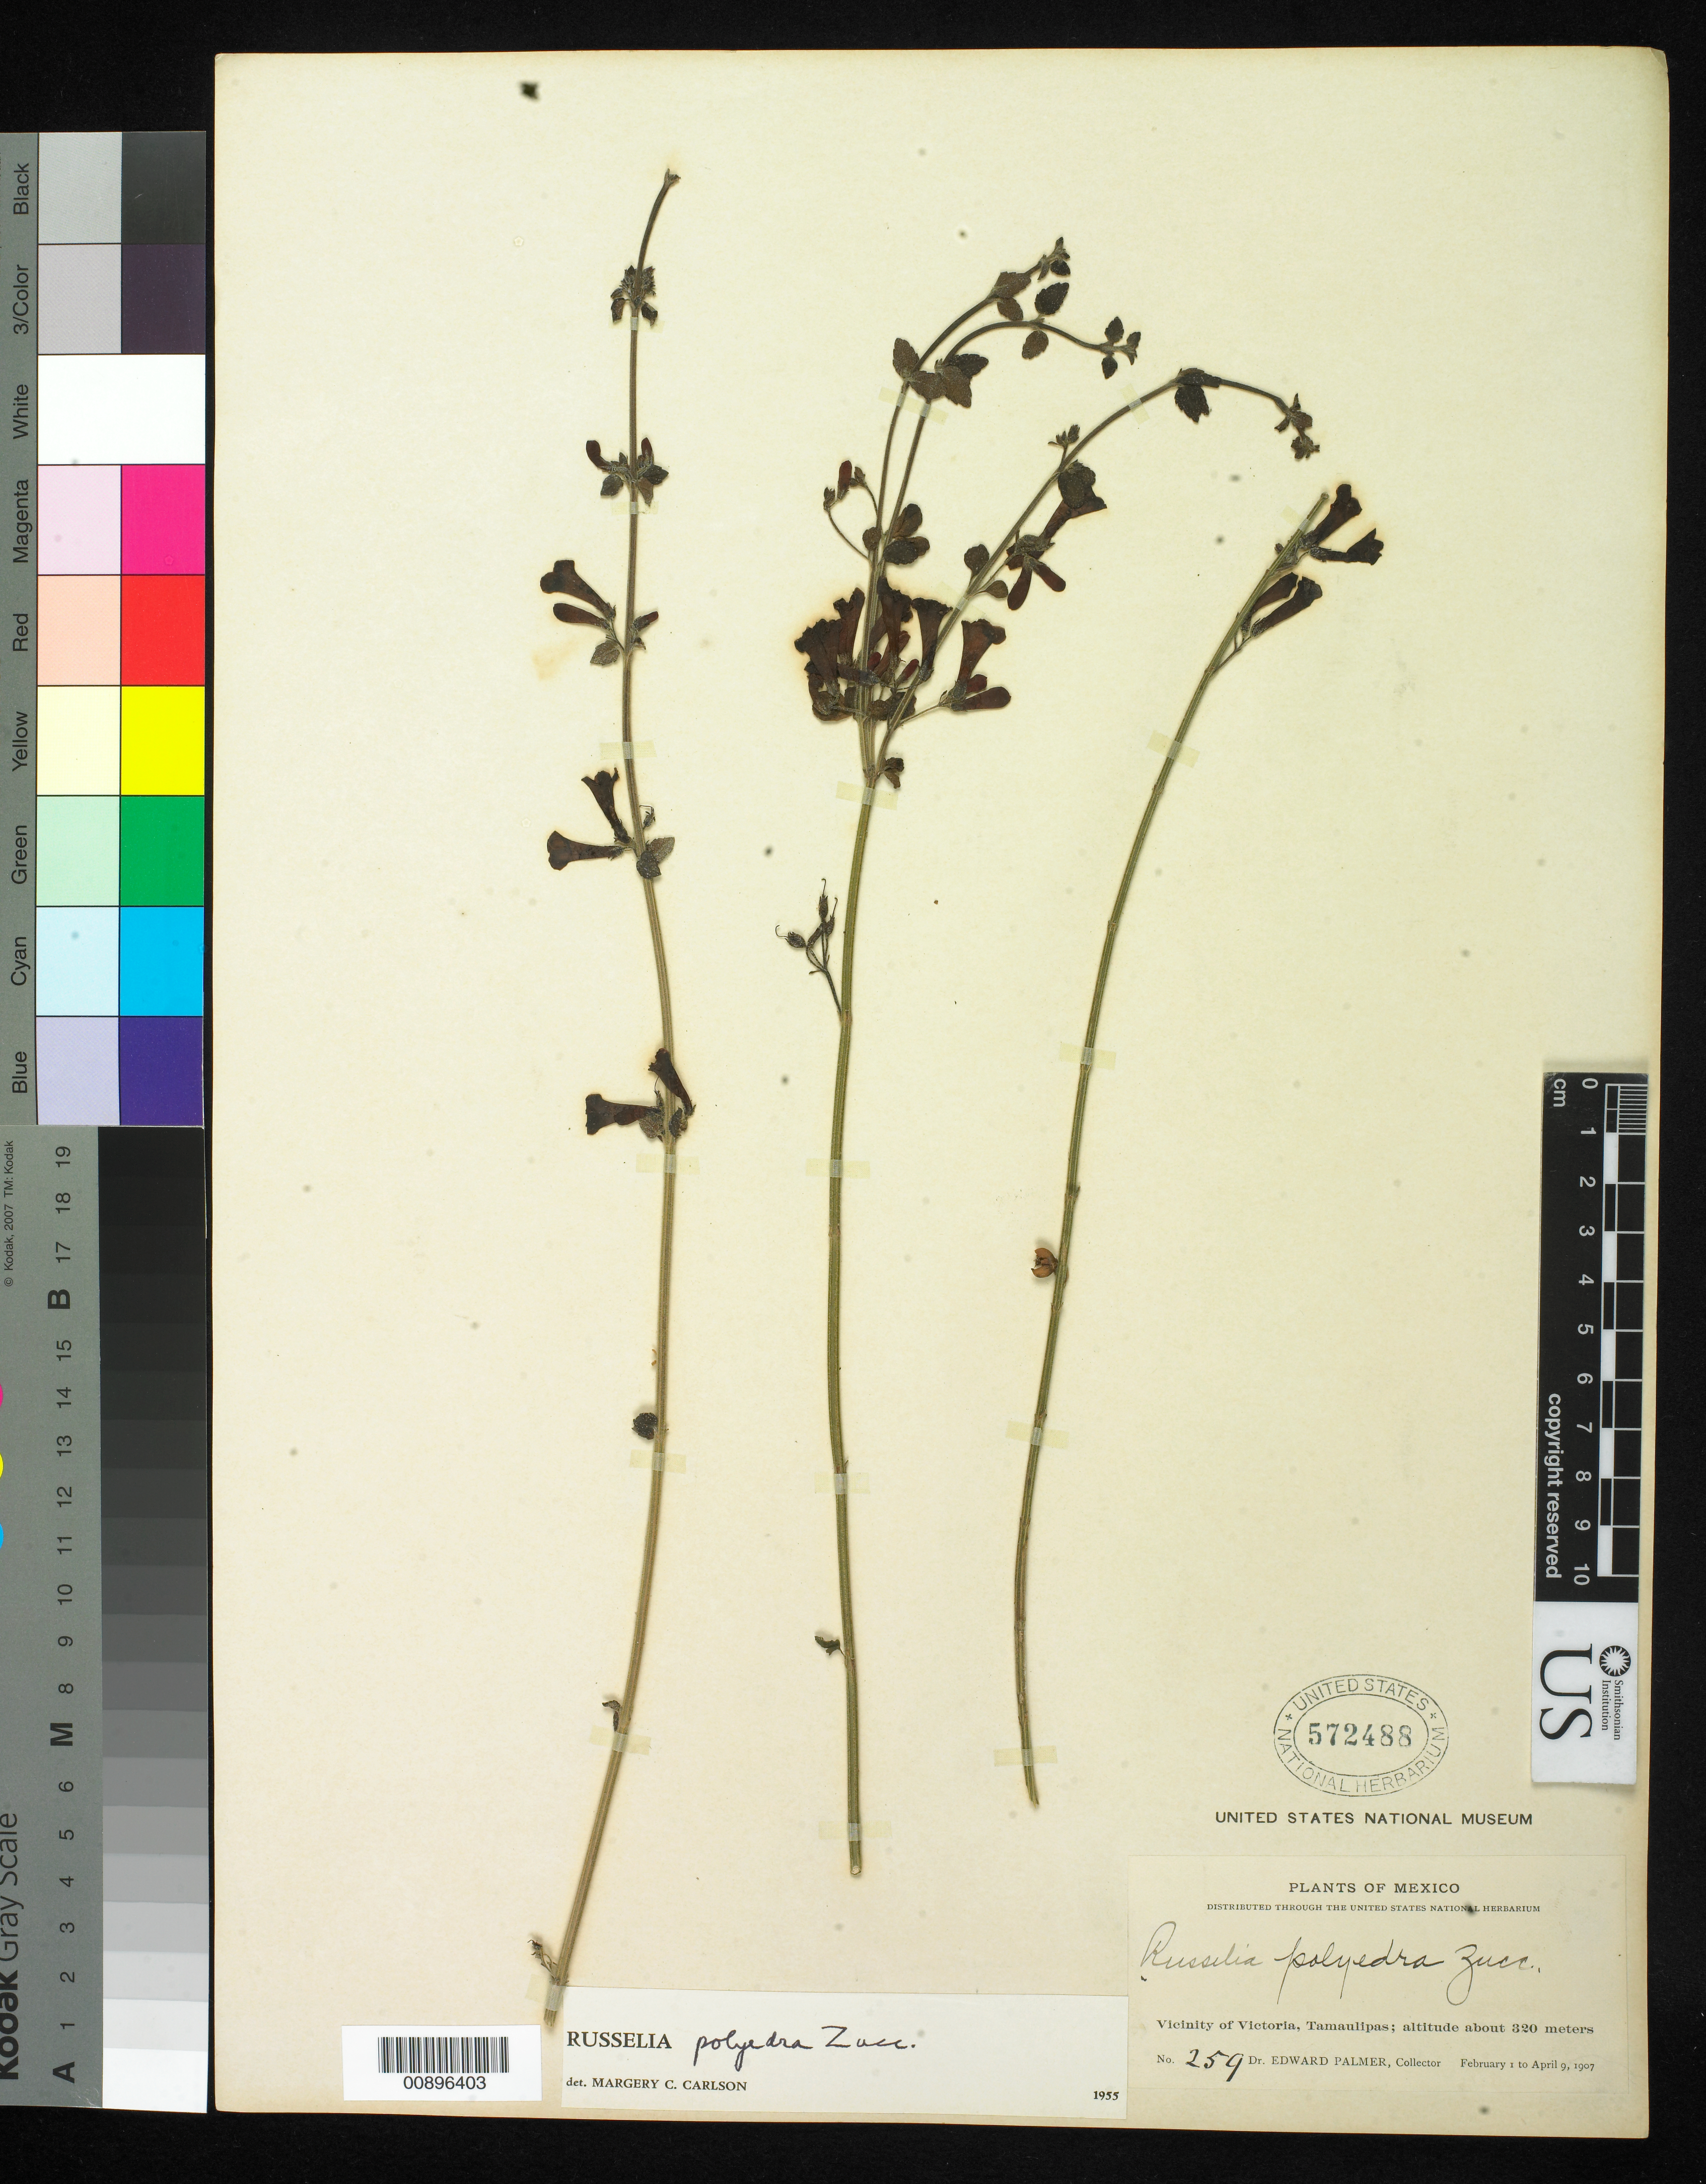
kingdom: Plantae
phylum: Tracheophyta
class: Magnoliopsida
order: Lamiales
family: Plantaginaceae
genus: Russelia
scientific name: Russelia polyedra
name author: Zucc.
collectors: E. Palmer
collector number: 259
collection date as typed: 01 Feb 1907 to 09 Apr 1907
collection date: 1907-02-01/1907-04-09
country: Mexico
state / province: Tamaulipas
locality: Vicinity of Victoria.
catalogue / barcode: US 572488